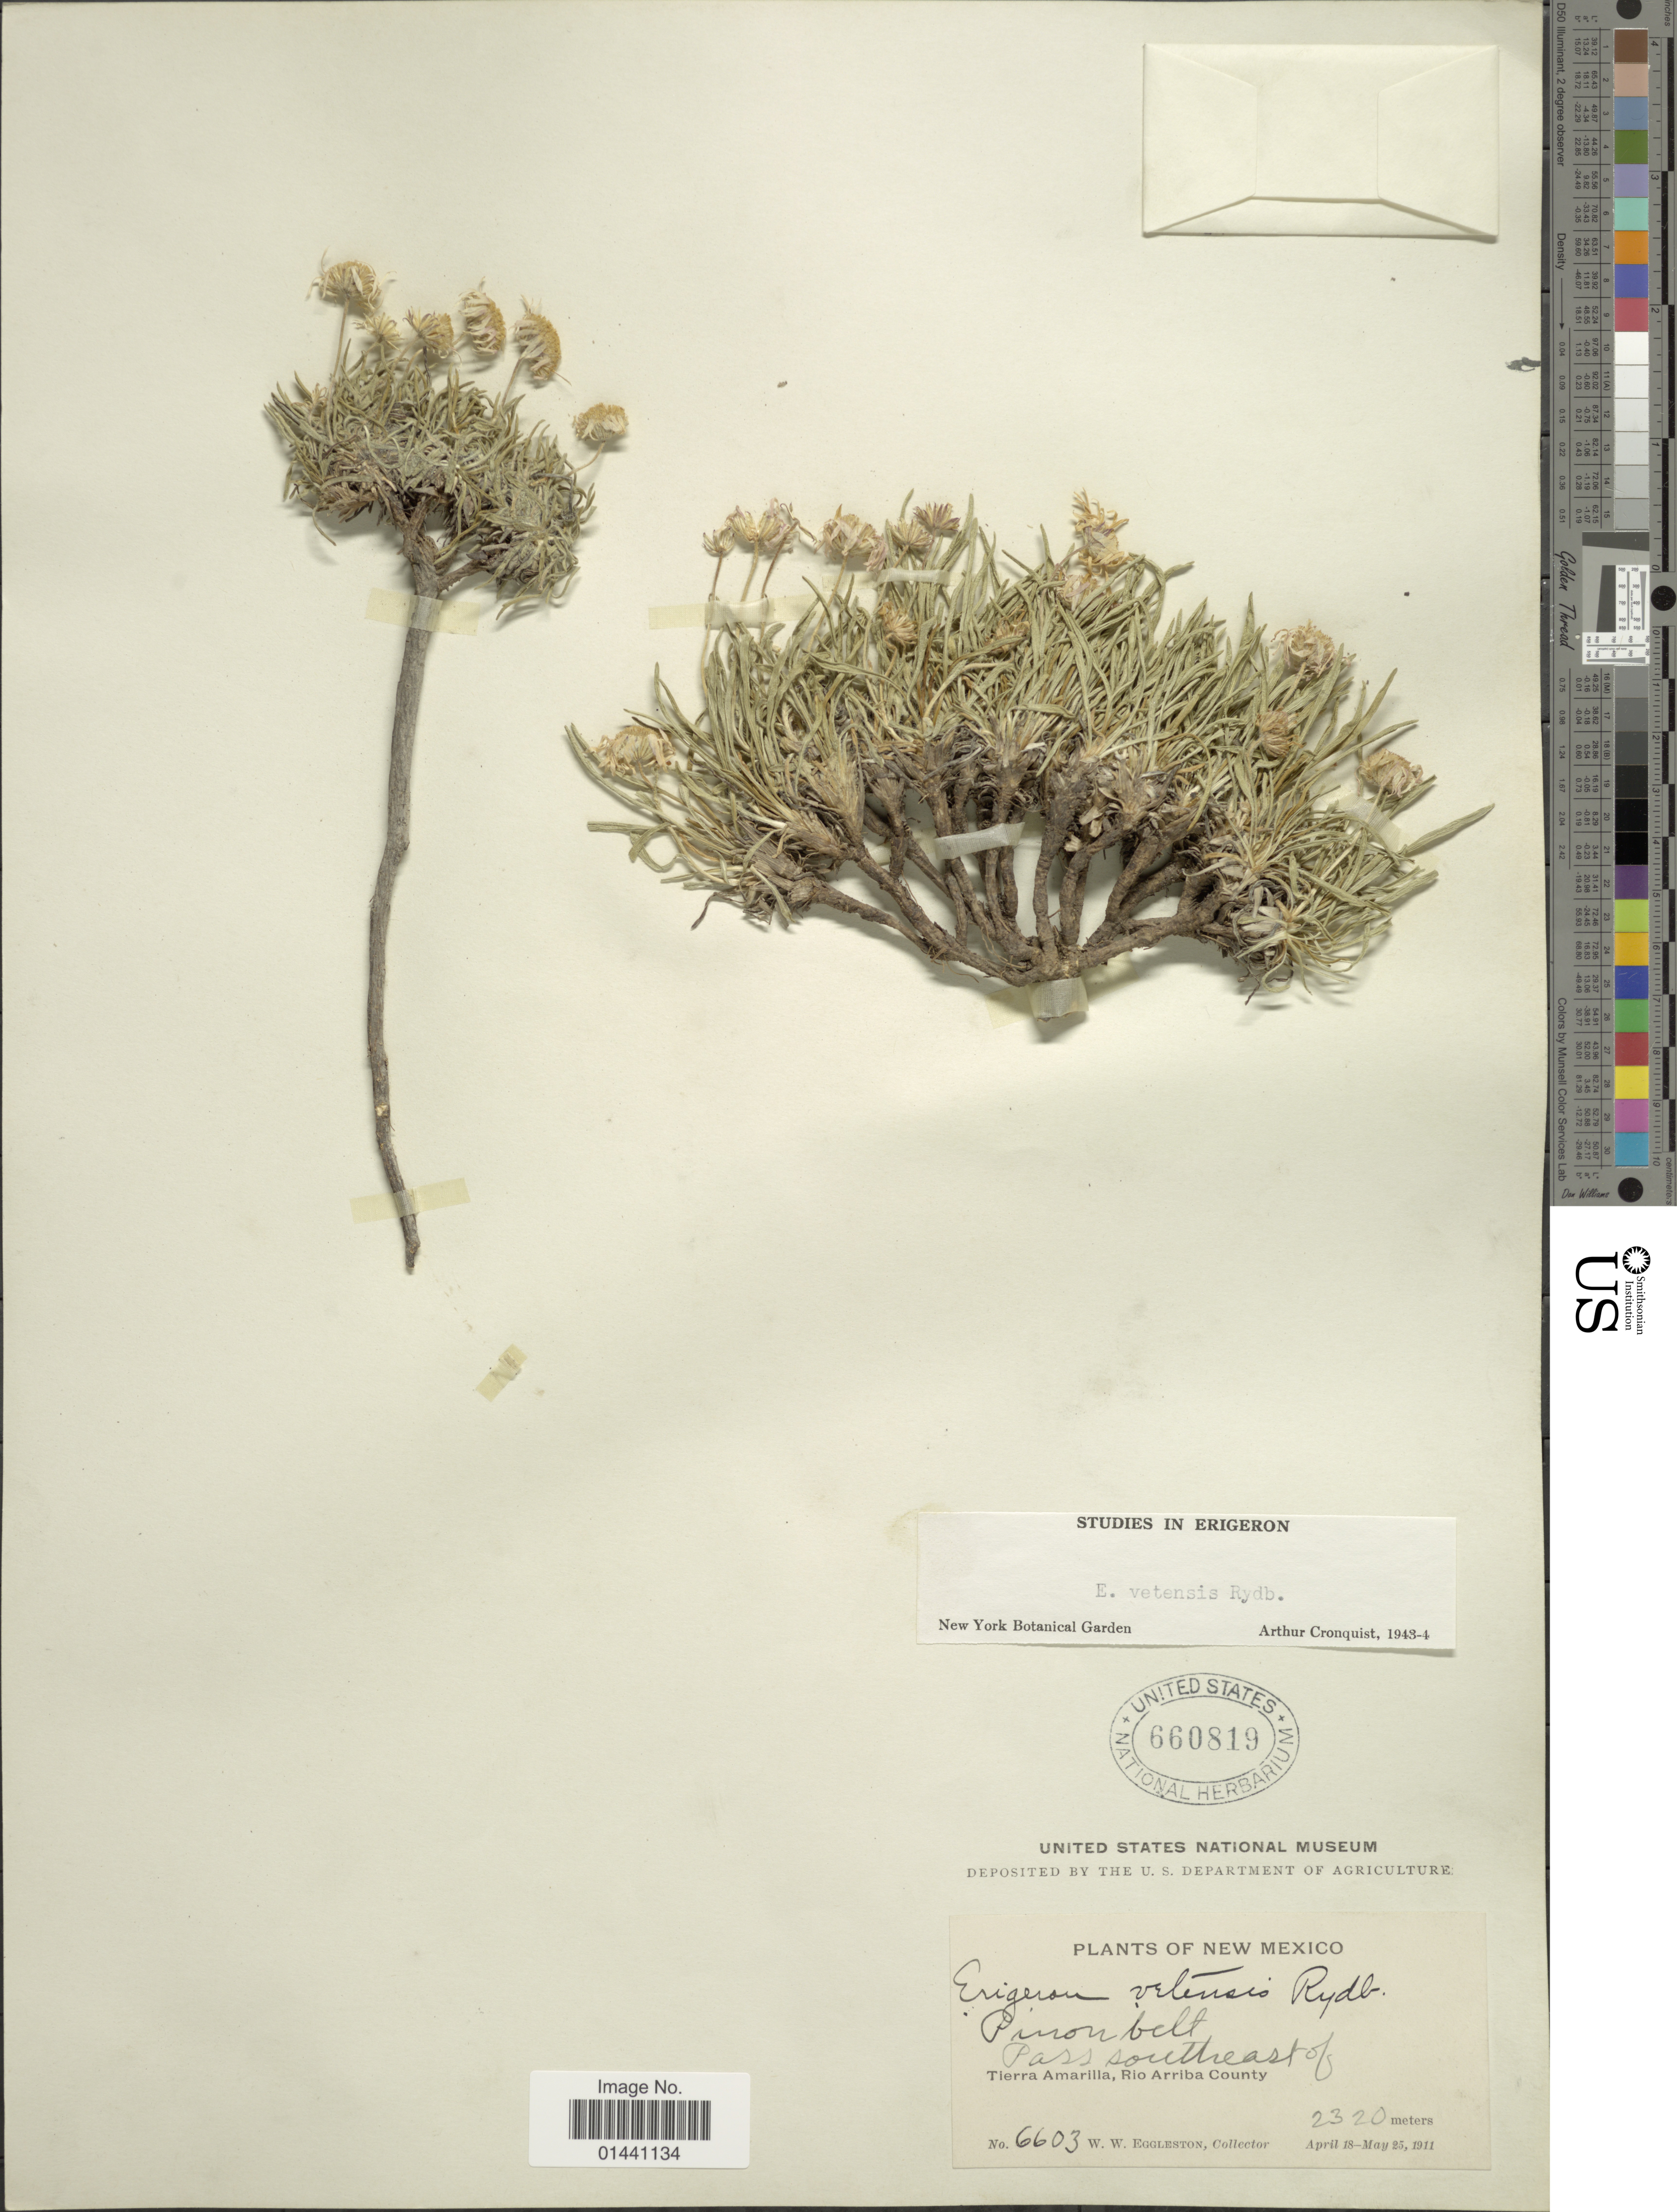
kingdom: Plantae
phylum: Tracheophyta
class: Magnoliopsida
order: Asterales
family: Asteraceae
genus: Erigeron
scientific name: Erigeron vetensis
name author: Rydb.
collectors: W. W. Eggleston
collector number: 6603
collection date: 1911-04-18/1911-05-25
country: United States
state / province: New Mexico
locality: Pinon belt, Pass southeast of Tierra Amarilla, Rio Arriba County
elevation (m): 2320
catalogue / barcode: US 660819